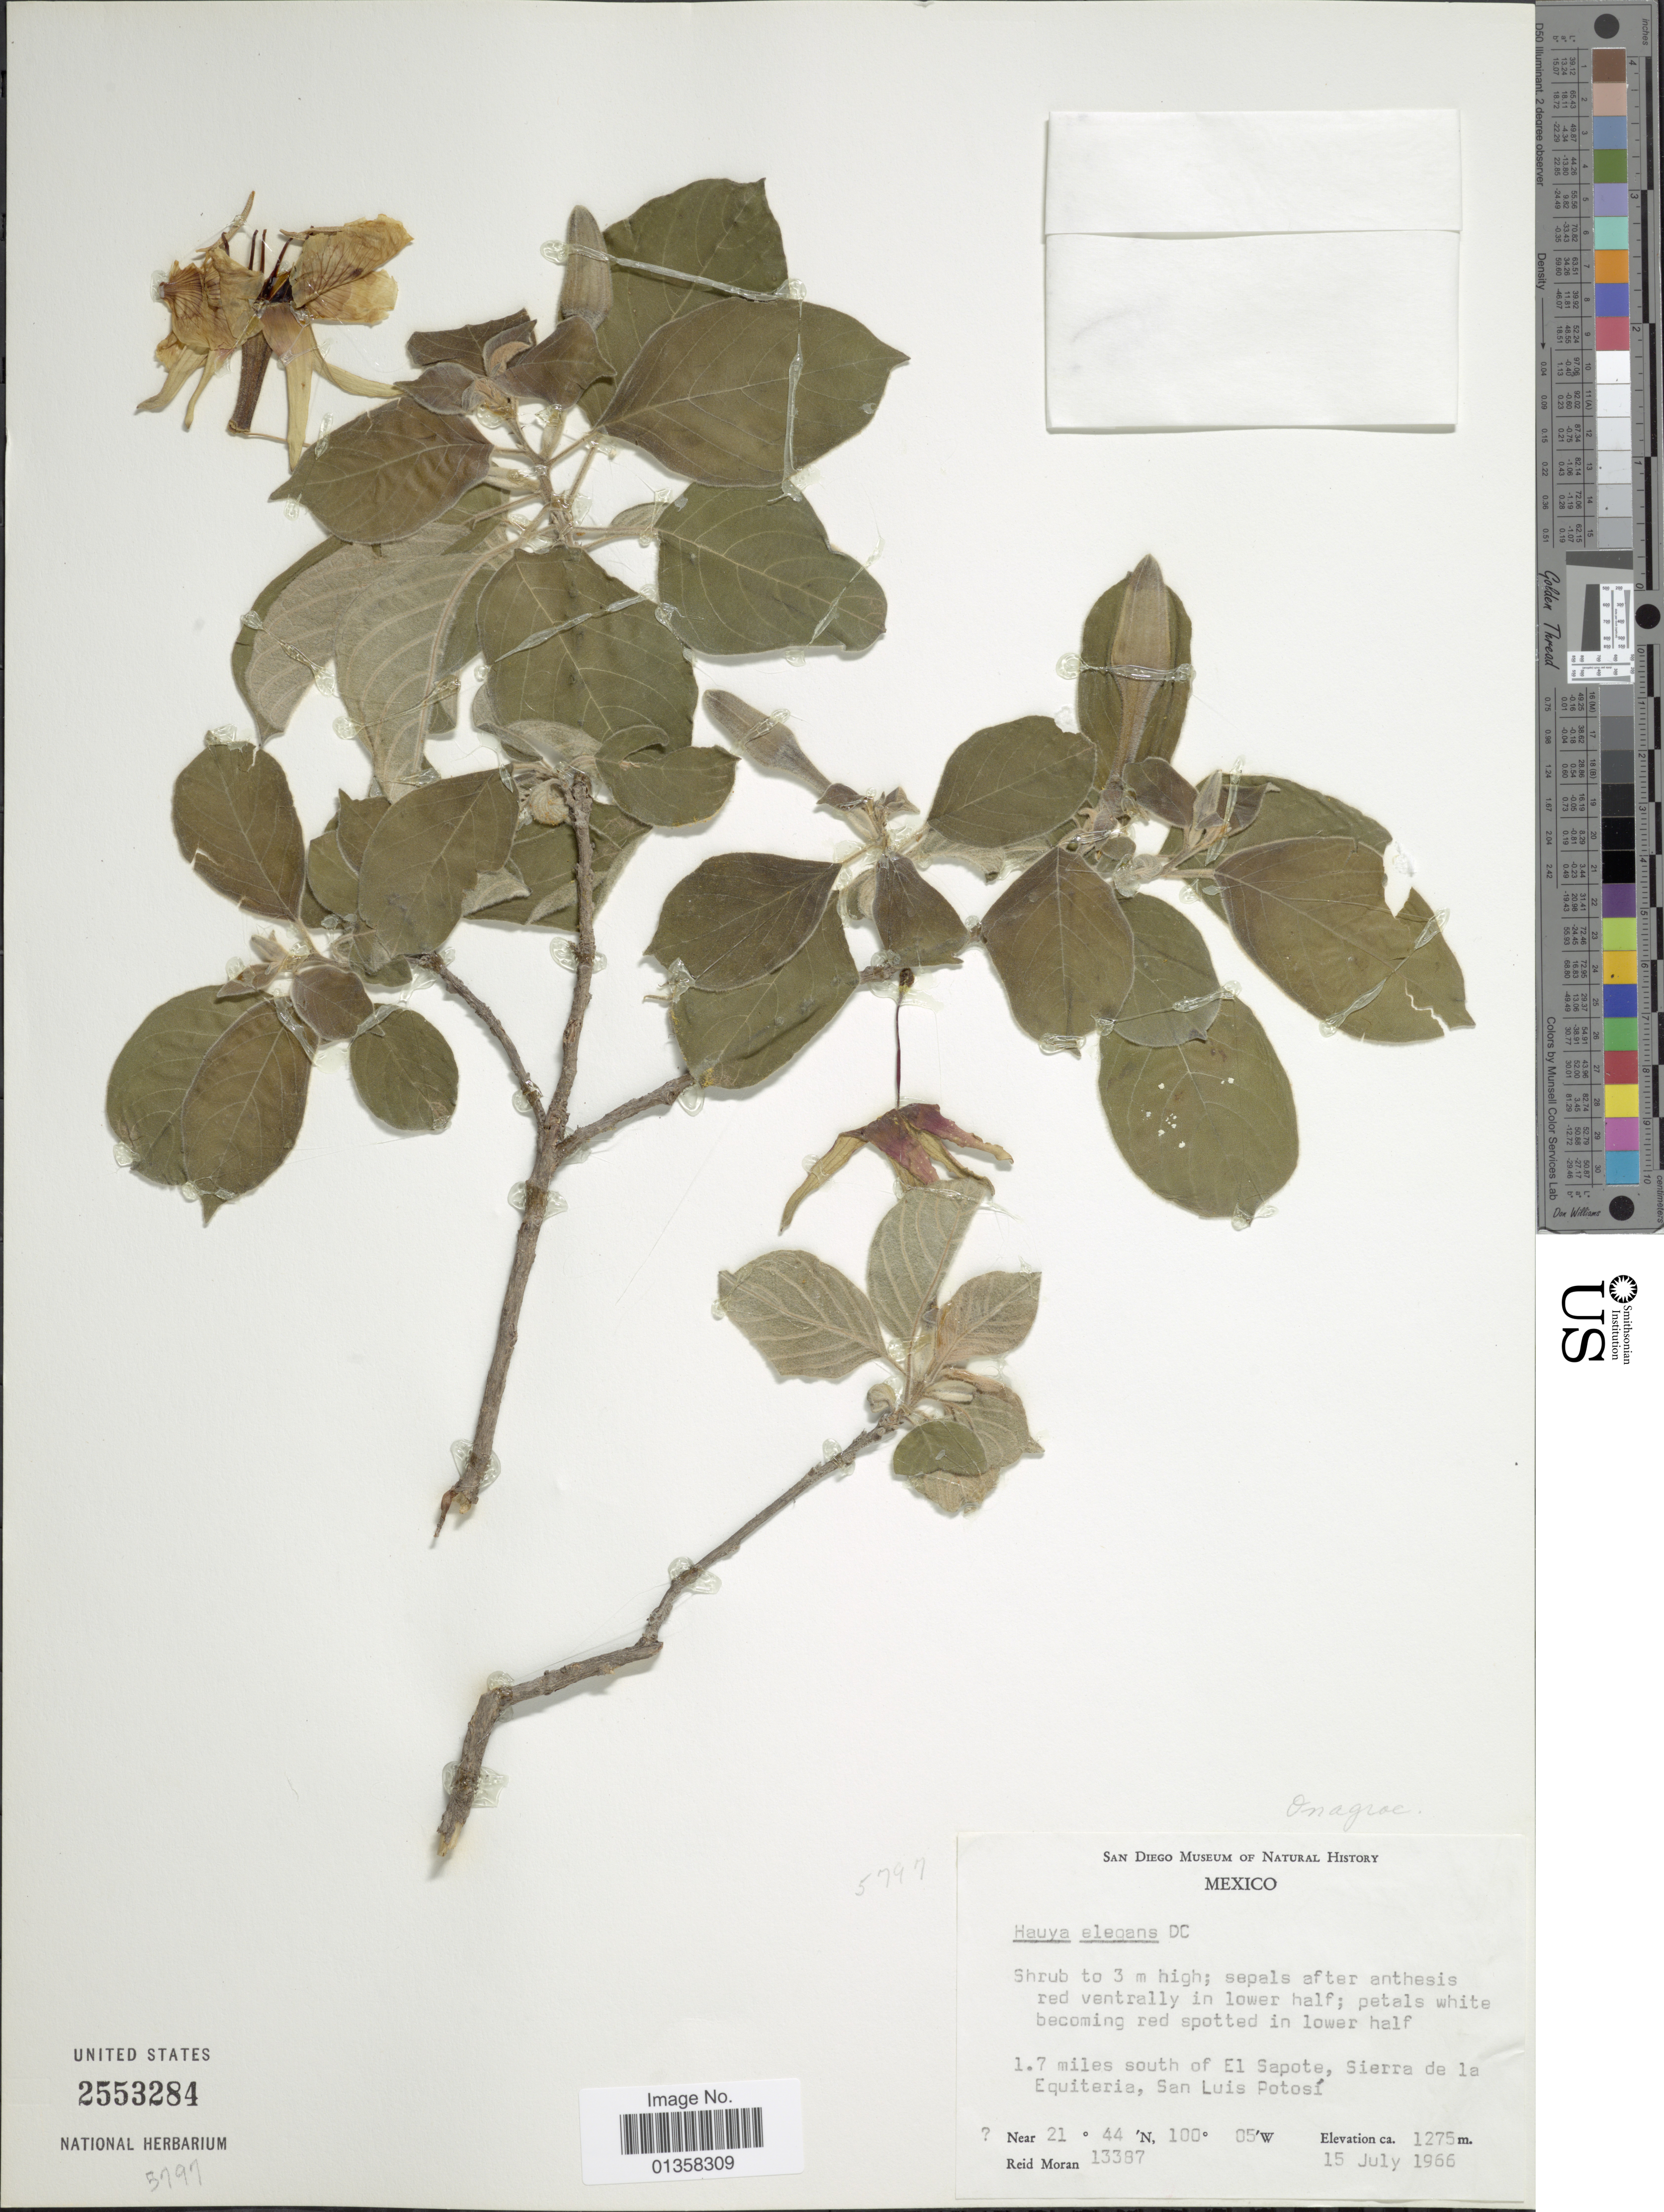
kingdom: Plantae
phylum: Tracheophyta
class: Magnoliopsida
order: Myrtales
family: Onagraceae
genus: Fuchsia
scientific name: Fuchsia x bacillaris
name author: Lindl.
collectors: R. V. Moran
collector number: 13387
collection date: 1966-07-15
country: Mexico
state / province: San Luis Potosí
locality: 1.7 miles south of El Sapote, Sierra de la Equiteria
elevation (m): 1275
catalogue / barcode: US 2553284